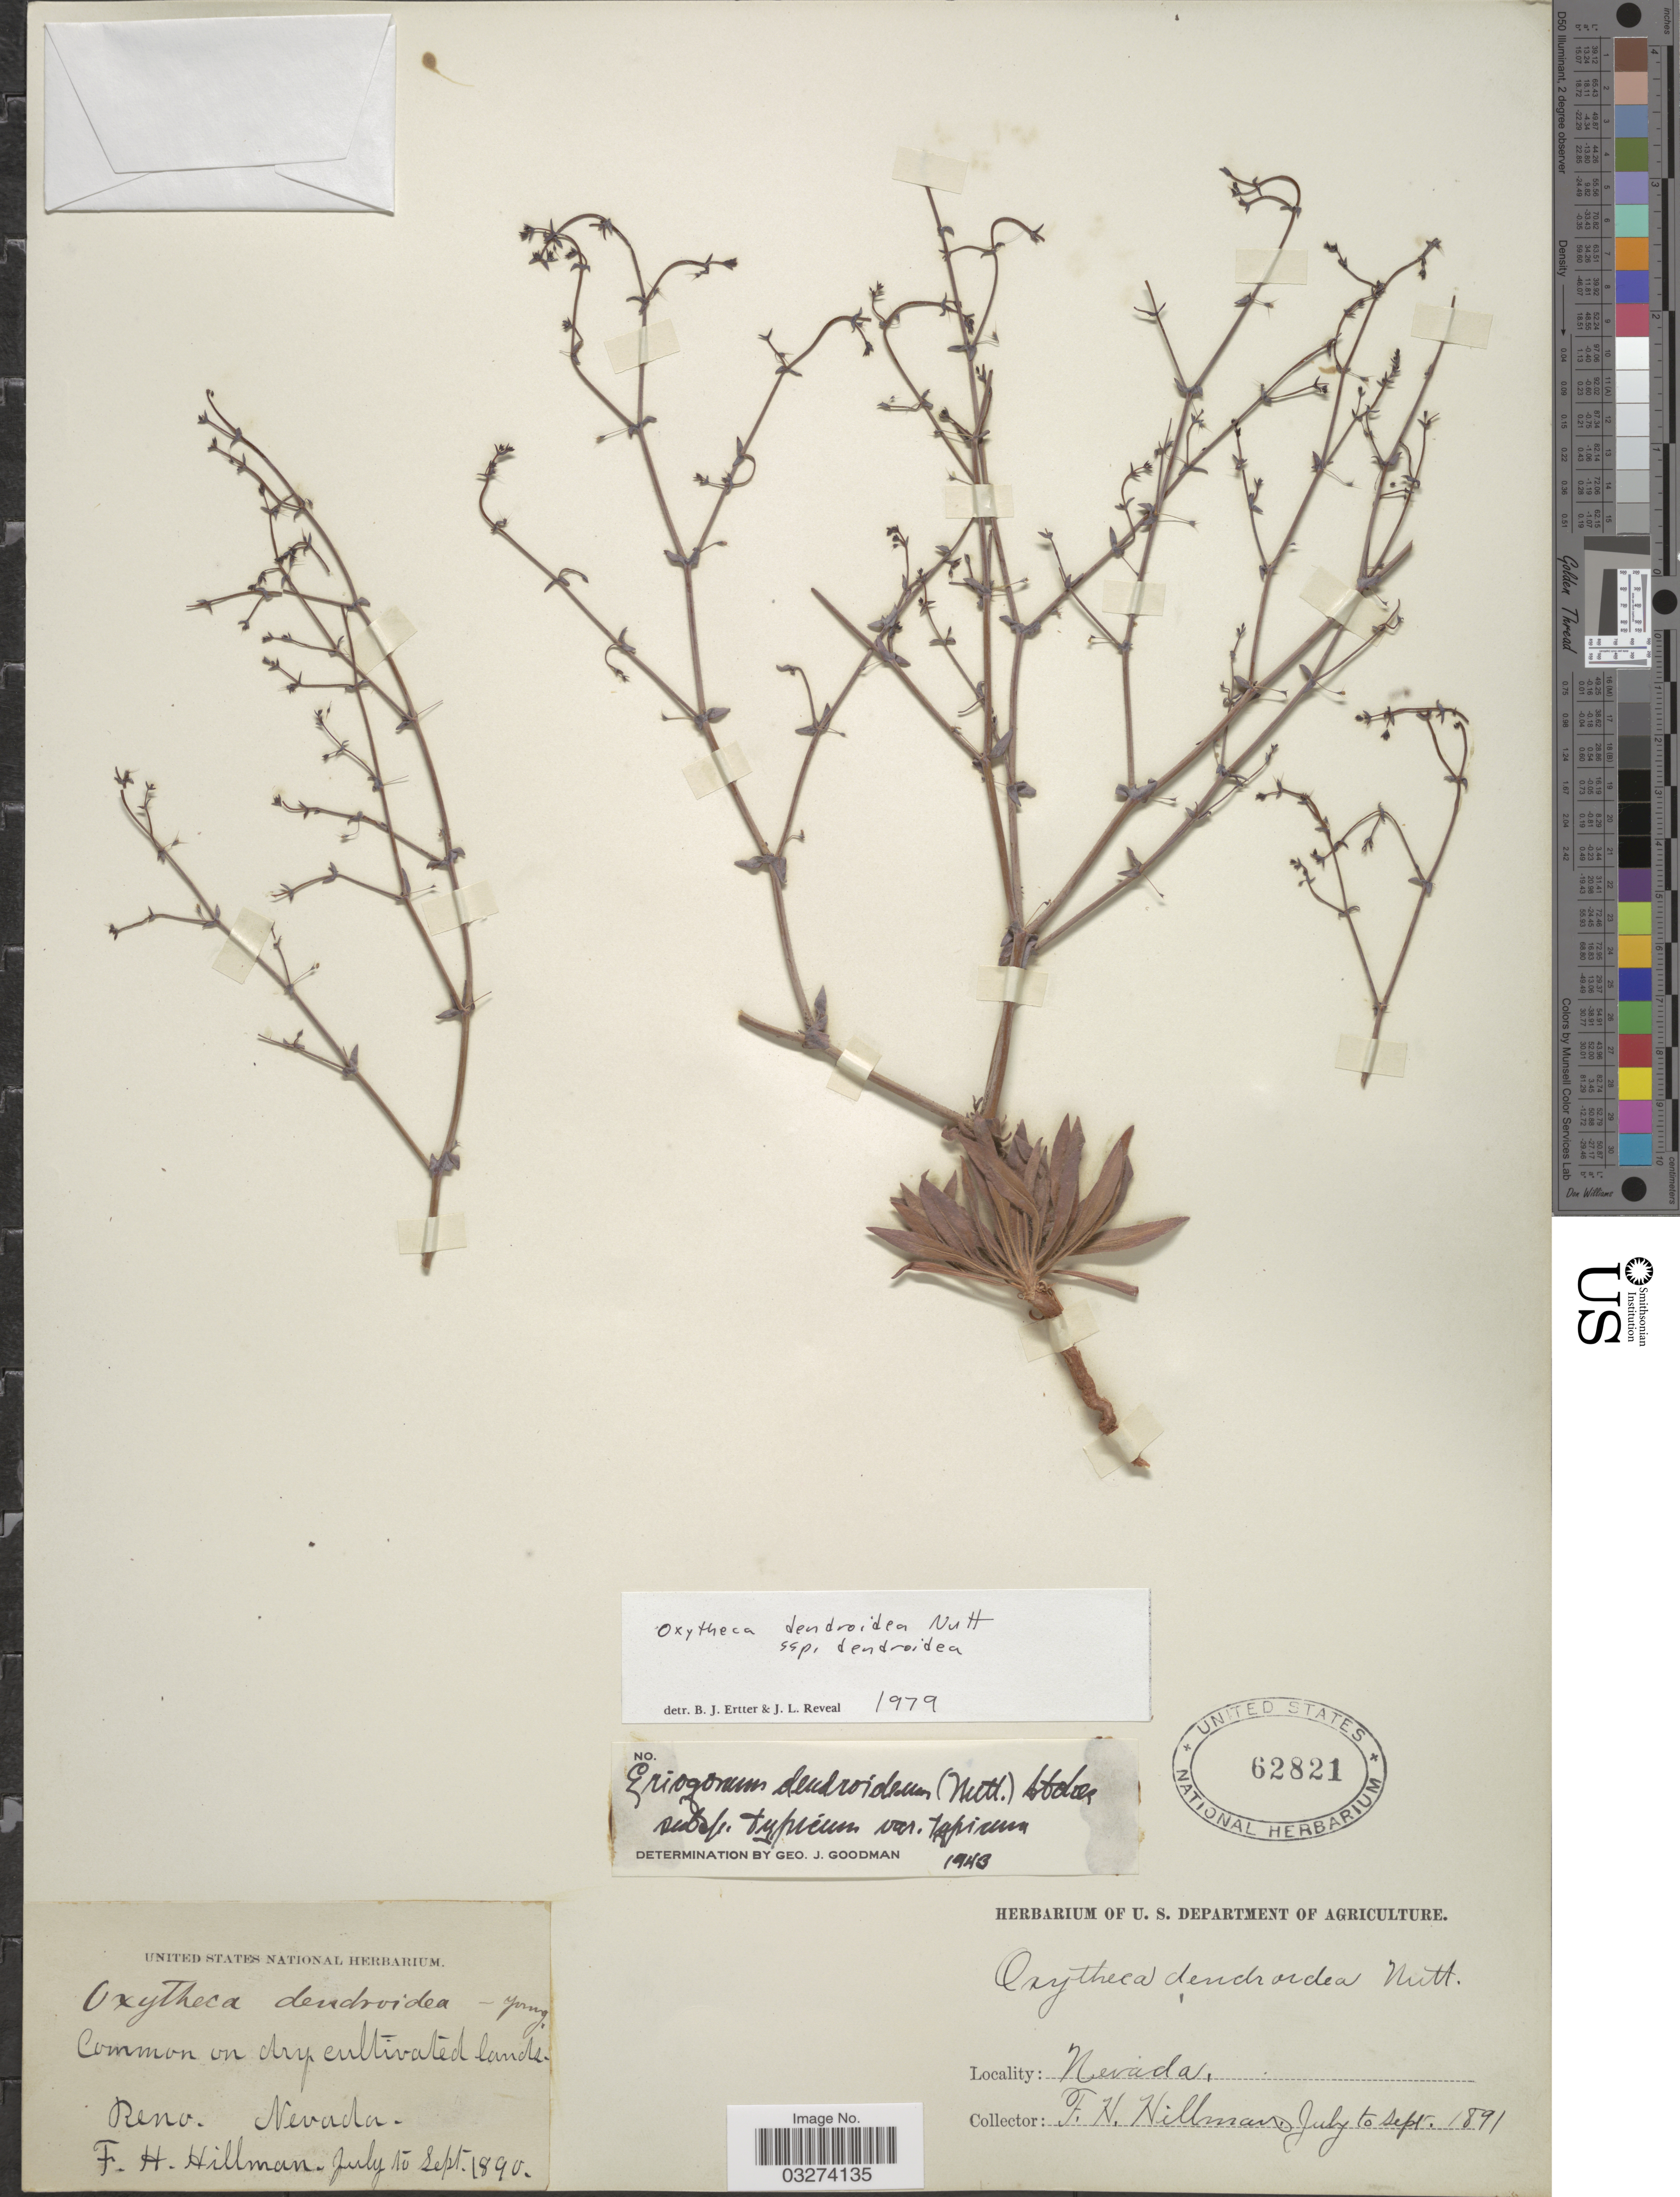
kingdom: Plantae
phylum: Tracheophyta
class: Magnoliopsida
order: Caryophyllales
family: Polygonaceae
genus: Oxytheca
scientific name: Oxytheca dendroidea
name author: Nutt.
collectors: F. Hillman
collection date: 1890-07/1890-09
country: United States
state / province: Nevada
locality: Common on dry cultivated lands. Reno.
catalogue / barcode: US 62821